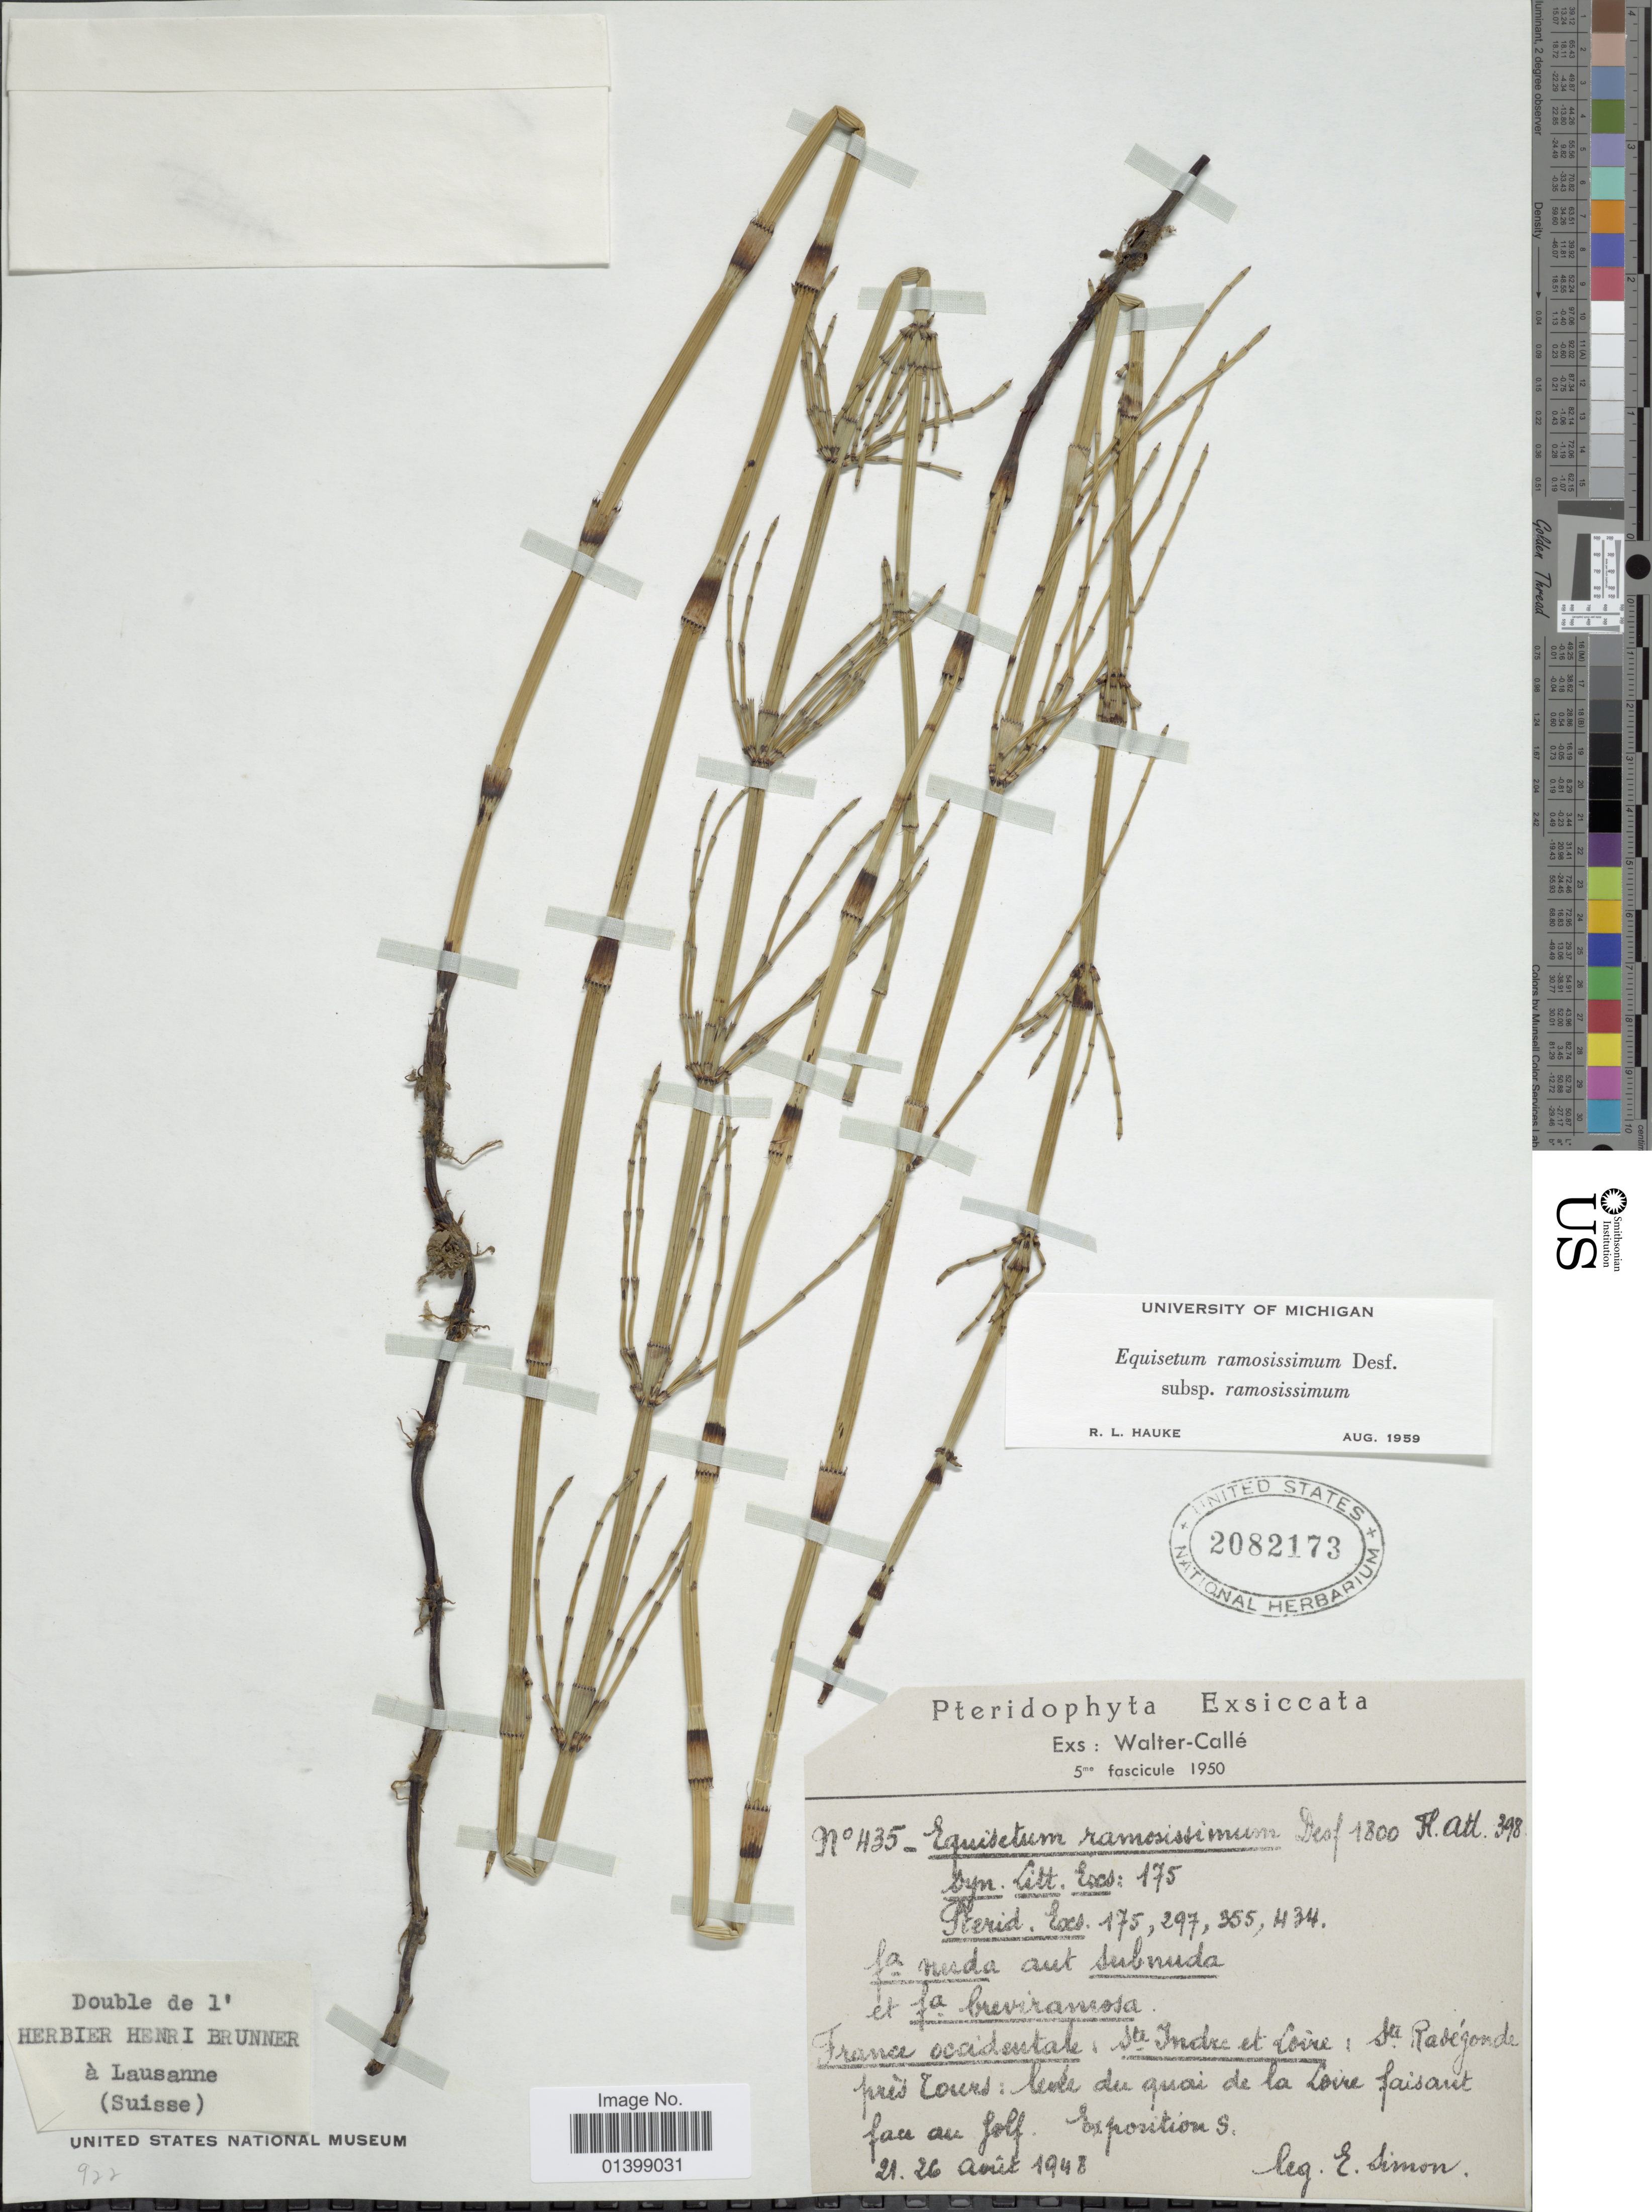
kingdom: Plantae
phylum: Tracheophyta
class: Polypodiopsida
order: Equisetales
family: Equisetaceae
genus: Equisetum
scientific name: Equisetum ramosissimum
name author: Desf.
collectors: E. Simon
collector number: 435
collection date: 1948-08-21/1948-08-26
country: France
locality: Ste Indre Loire: Su Roségonde près Touns: : lene du quai de ka Loire faisant face an golf [interpreted]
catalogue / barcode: US 2082173